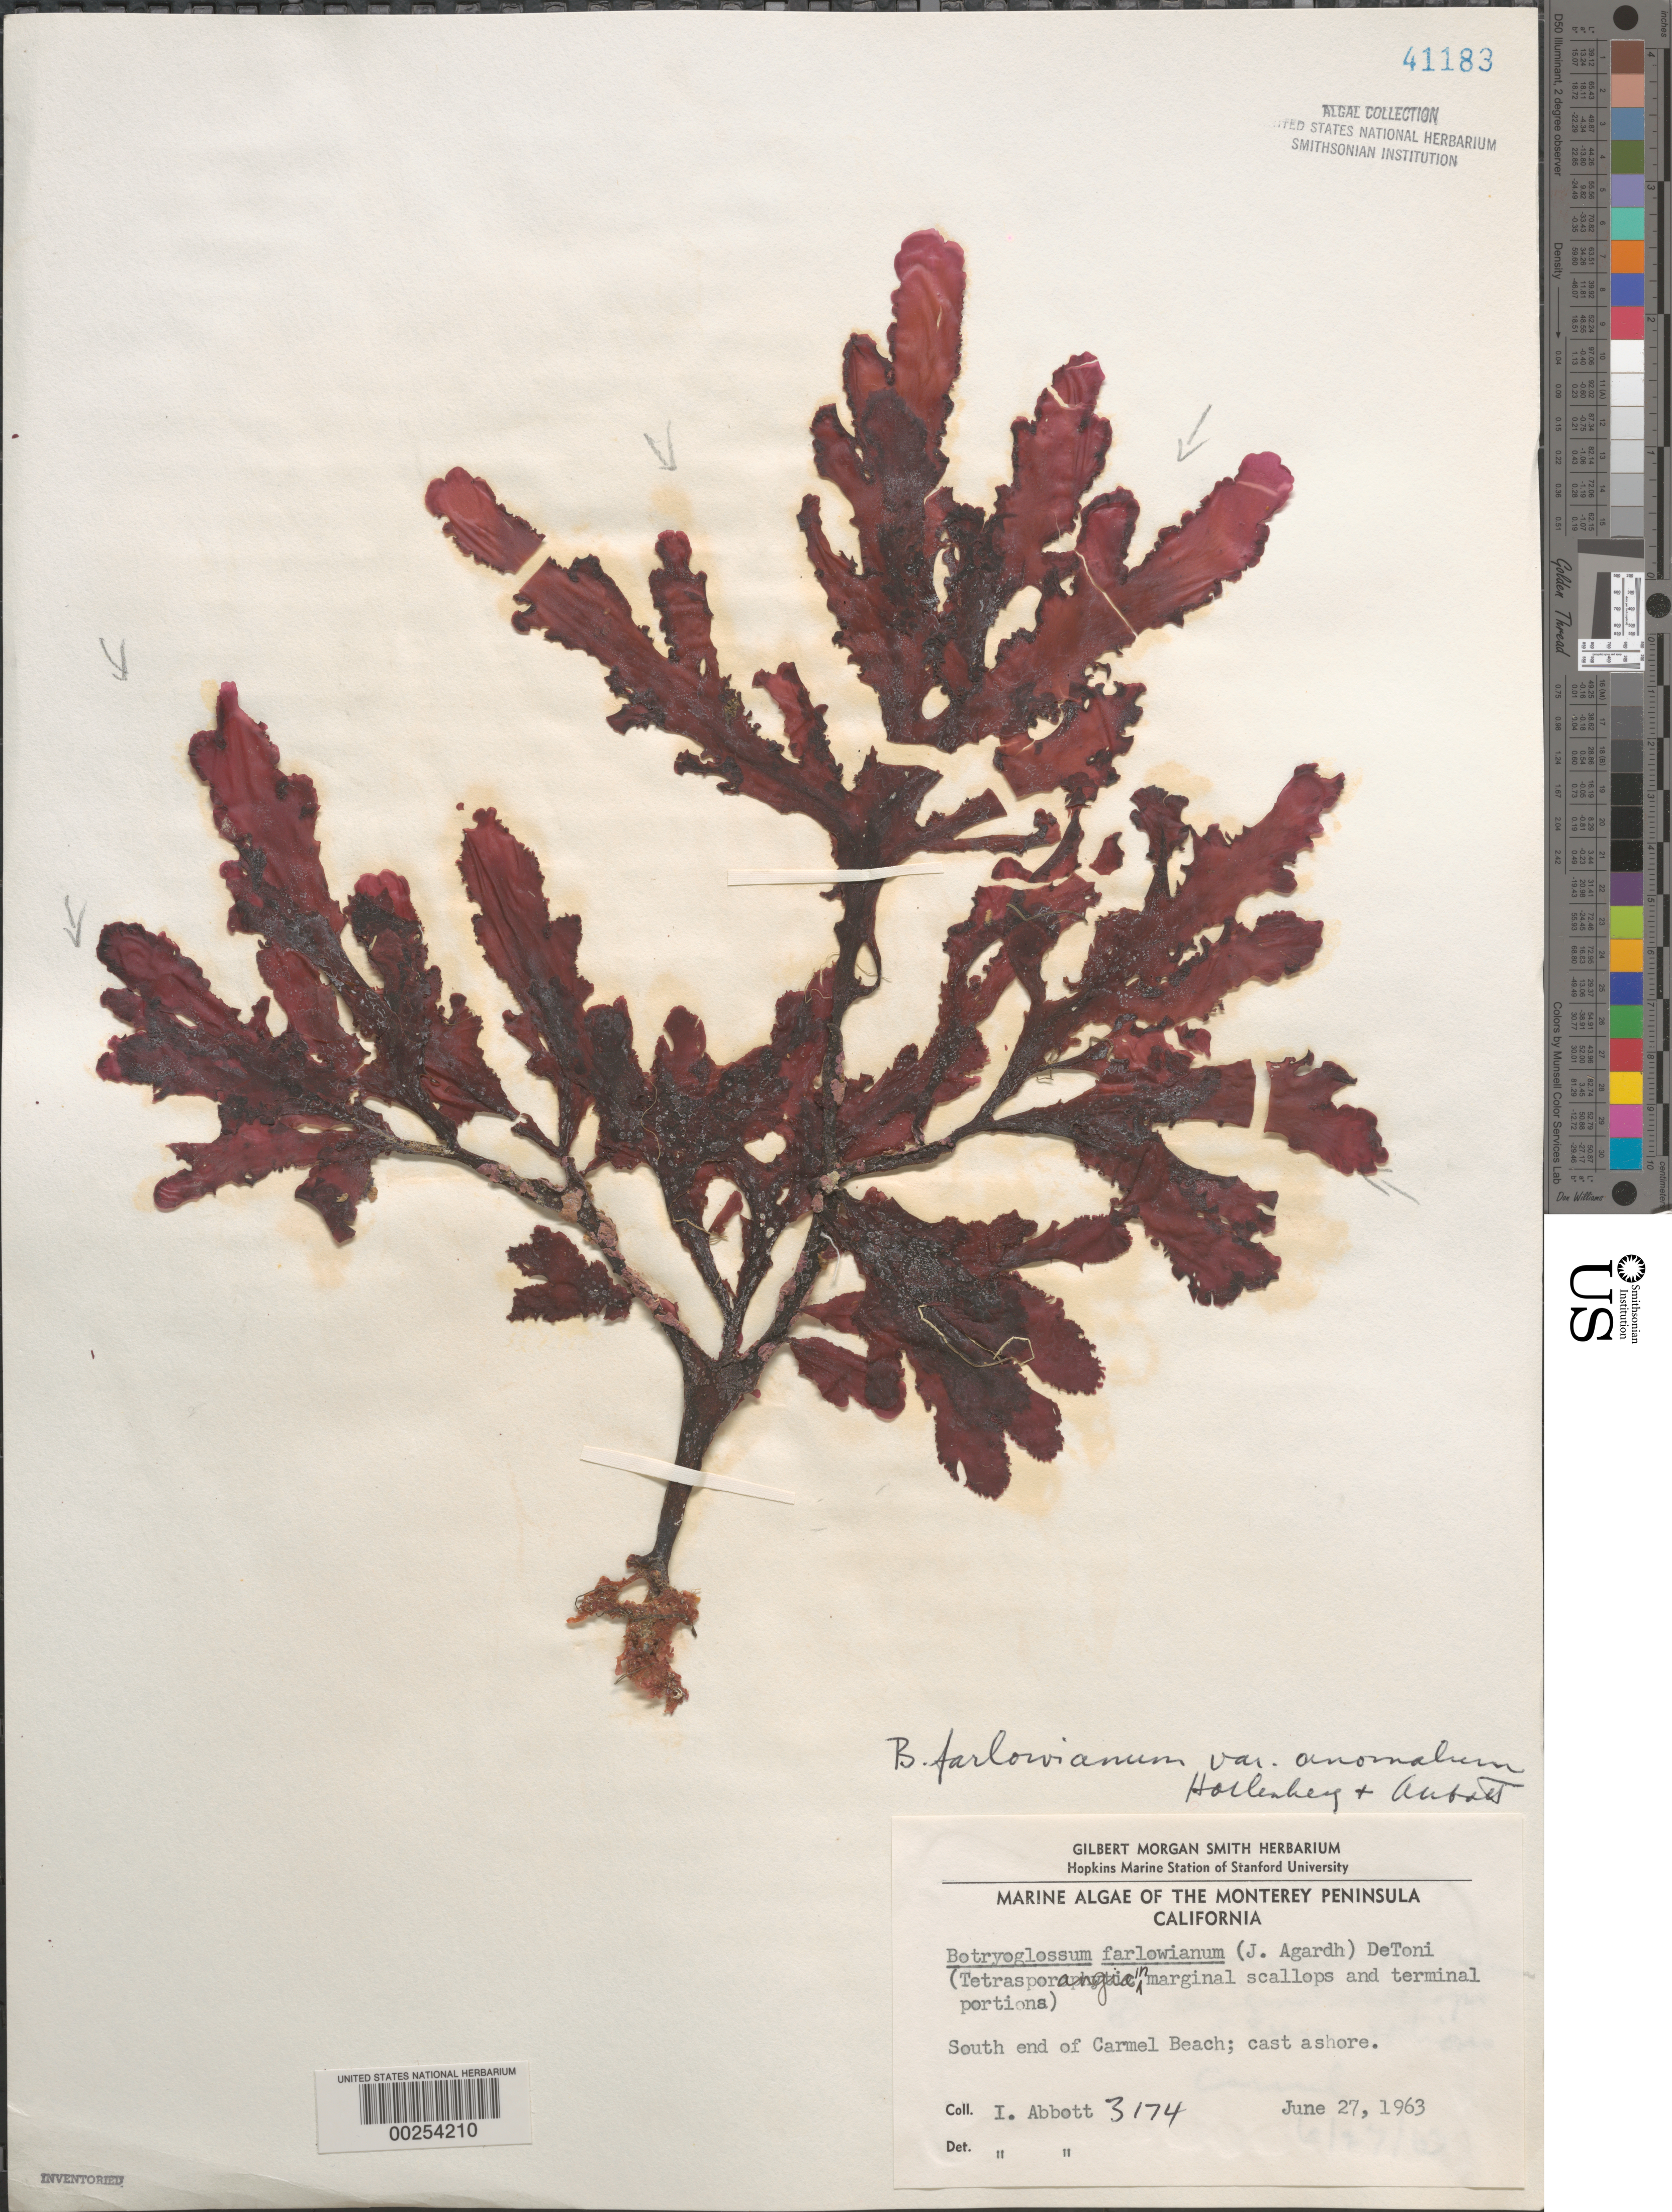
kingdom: Plantae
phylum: Rhodophyta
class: Florideophyceae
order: Ceramiales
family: Delesseriaceae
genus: Botryoglossum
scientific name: Botryoglossum farlowianum var. anomalum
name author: Hollenb. & I.A. Abbott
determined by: Abbott, Isabella A.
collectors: I. A. Abbott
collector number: IAA 3174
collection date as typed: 27 Jun 1963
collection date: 1963-06-27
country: United States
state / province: California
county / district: Monterey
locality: Carmel Bay, south end of Carmel Beach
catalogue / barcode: US 41183